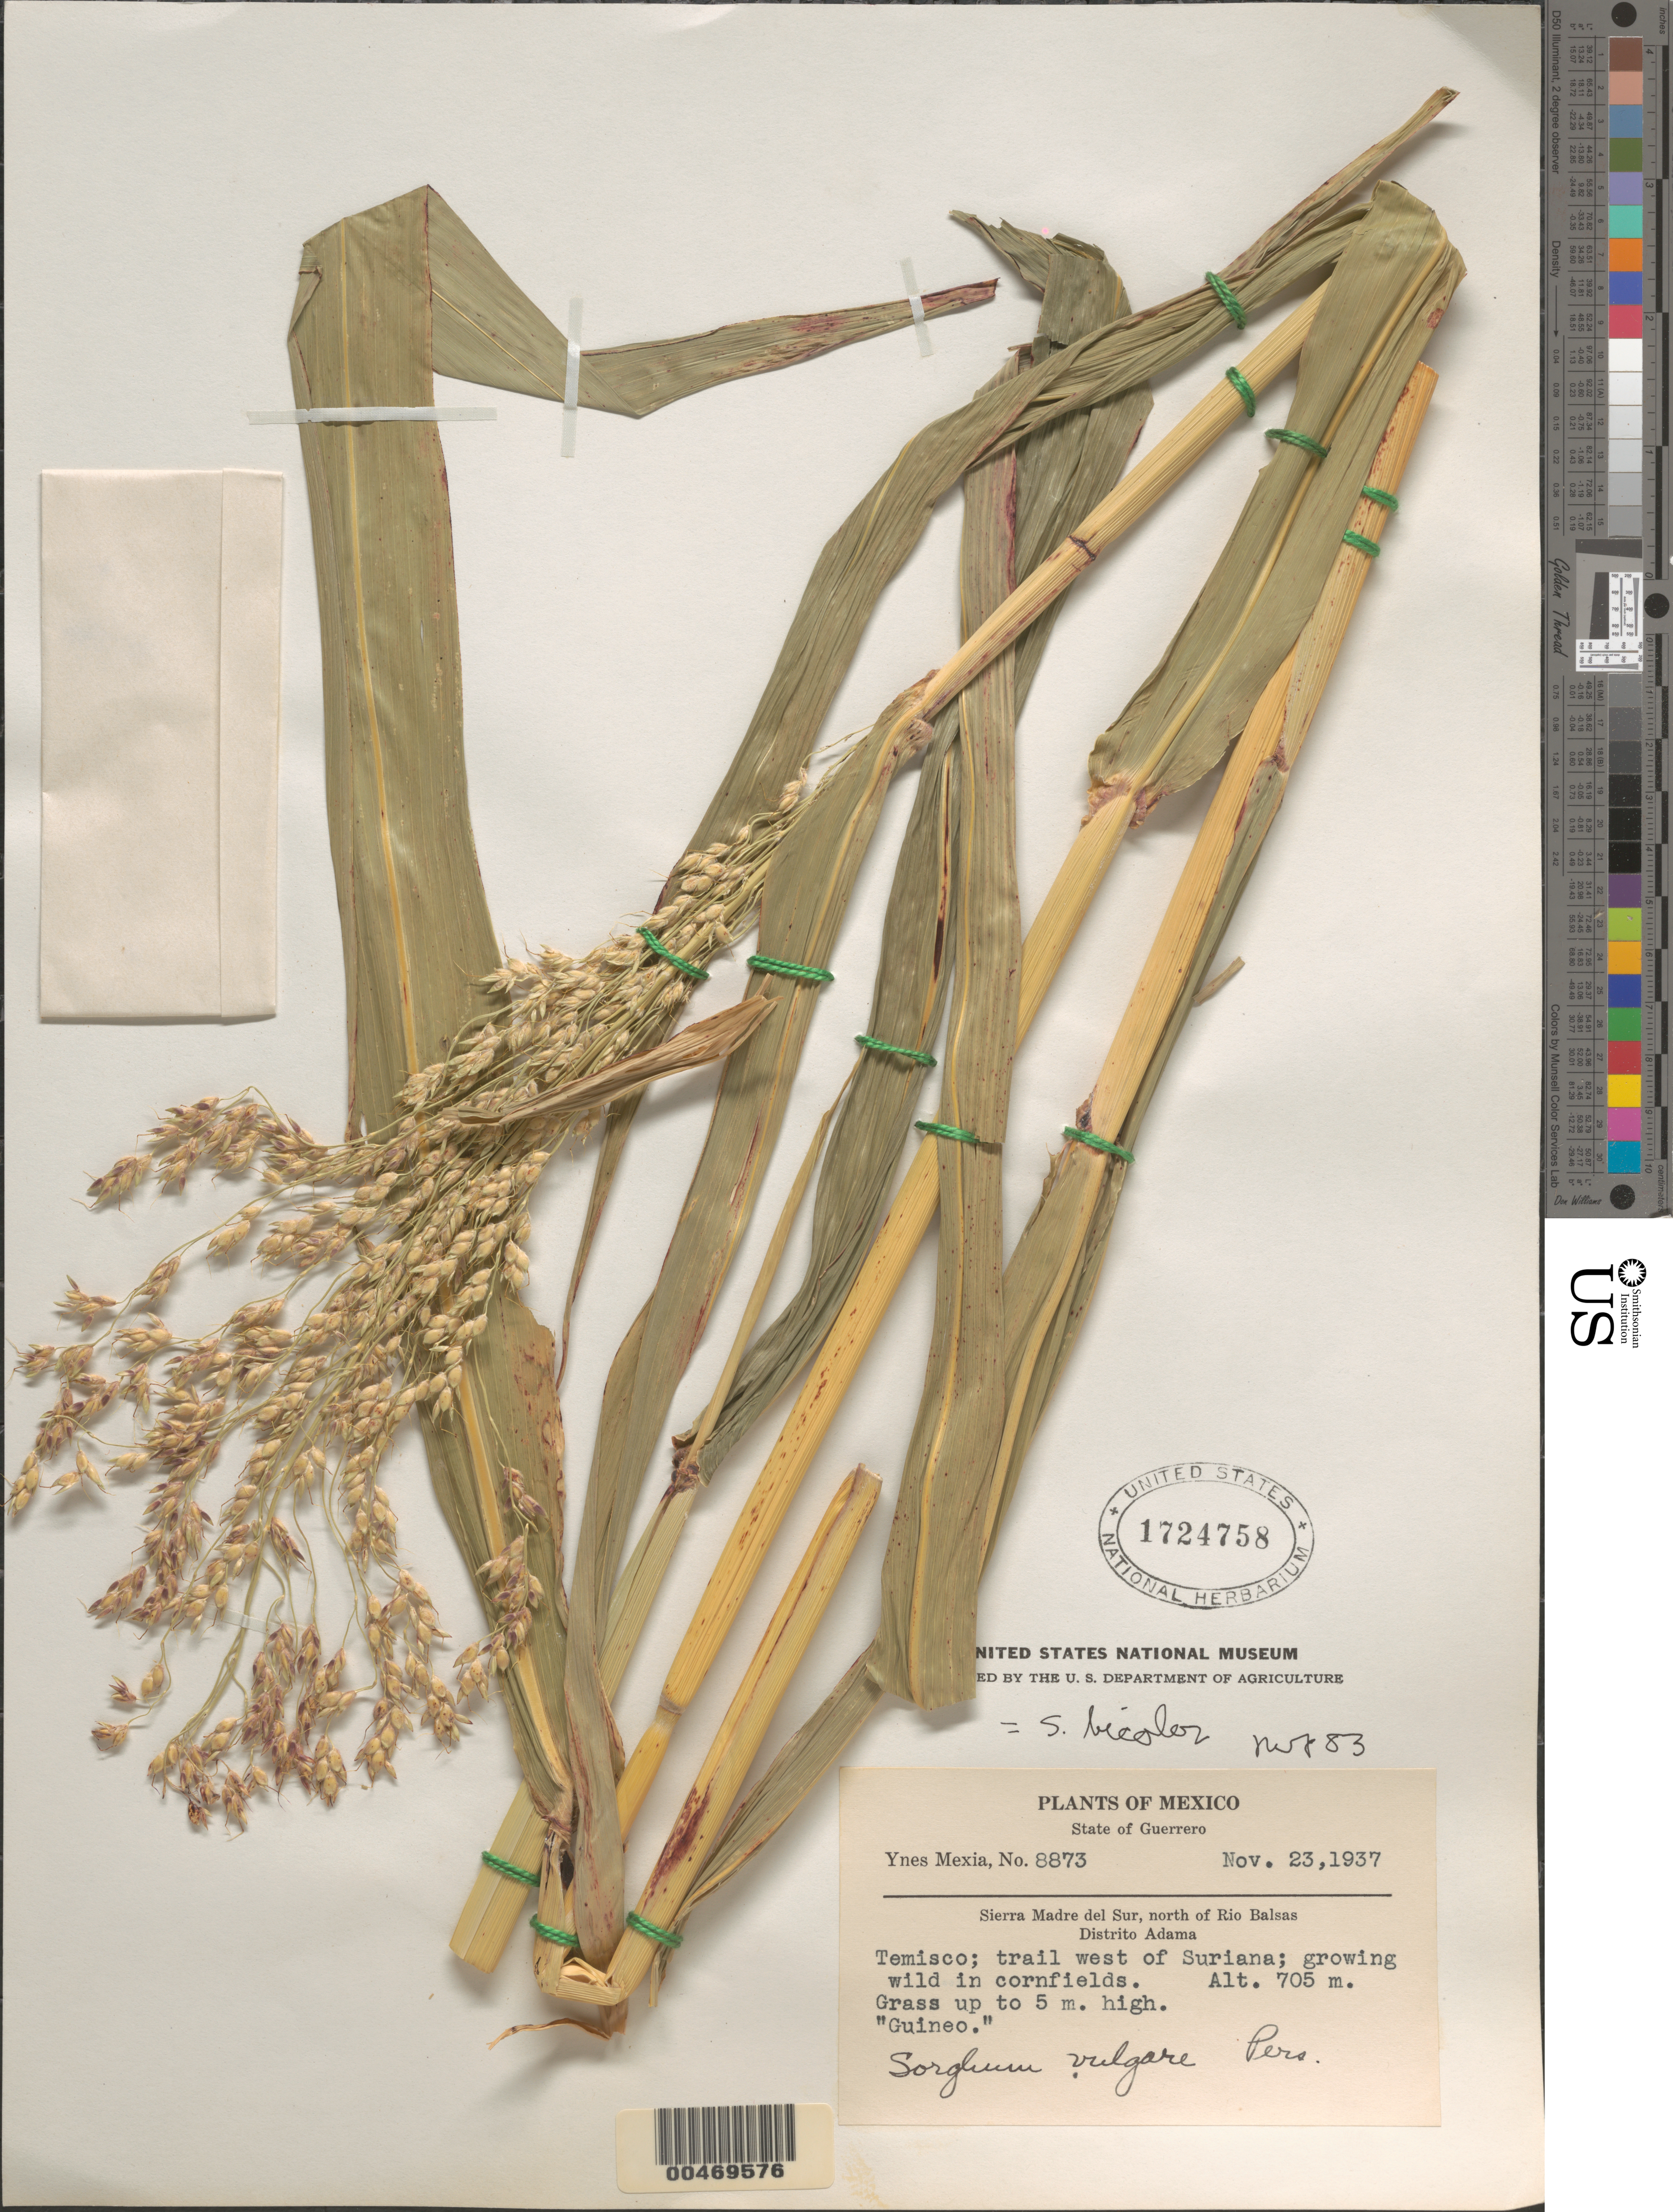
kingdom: Plantae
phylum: Tracheophyta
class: Liliopsida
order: Poales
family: Poaceae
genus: Sorghum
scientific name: Sorghum bicolor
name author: (L.) Moench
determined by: Pohl, R. W.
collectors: Y. Mexia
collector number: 8873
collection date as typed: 23 Nov 1937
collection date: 1937-11-23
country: Mexico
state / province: Guerrero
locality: Temisco, trail W of Suriana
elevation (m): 705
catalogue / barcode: US 1724758